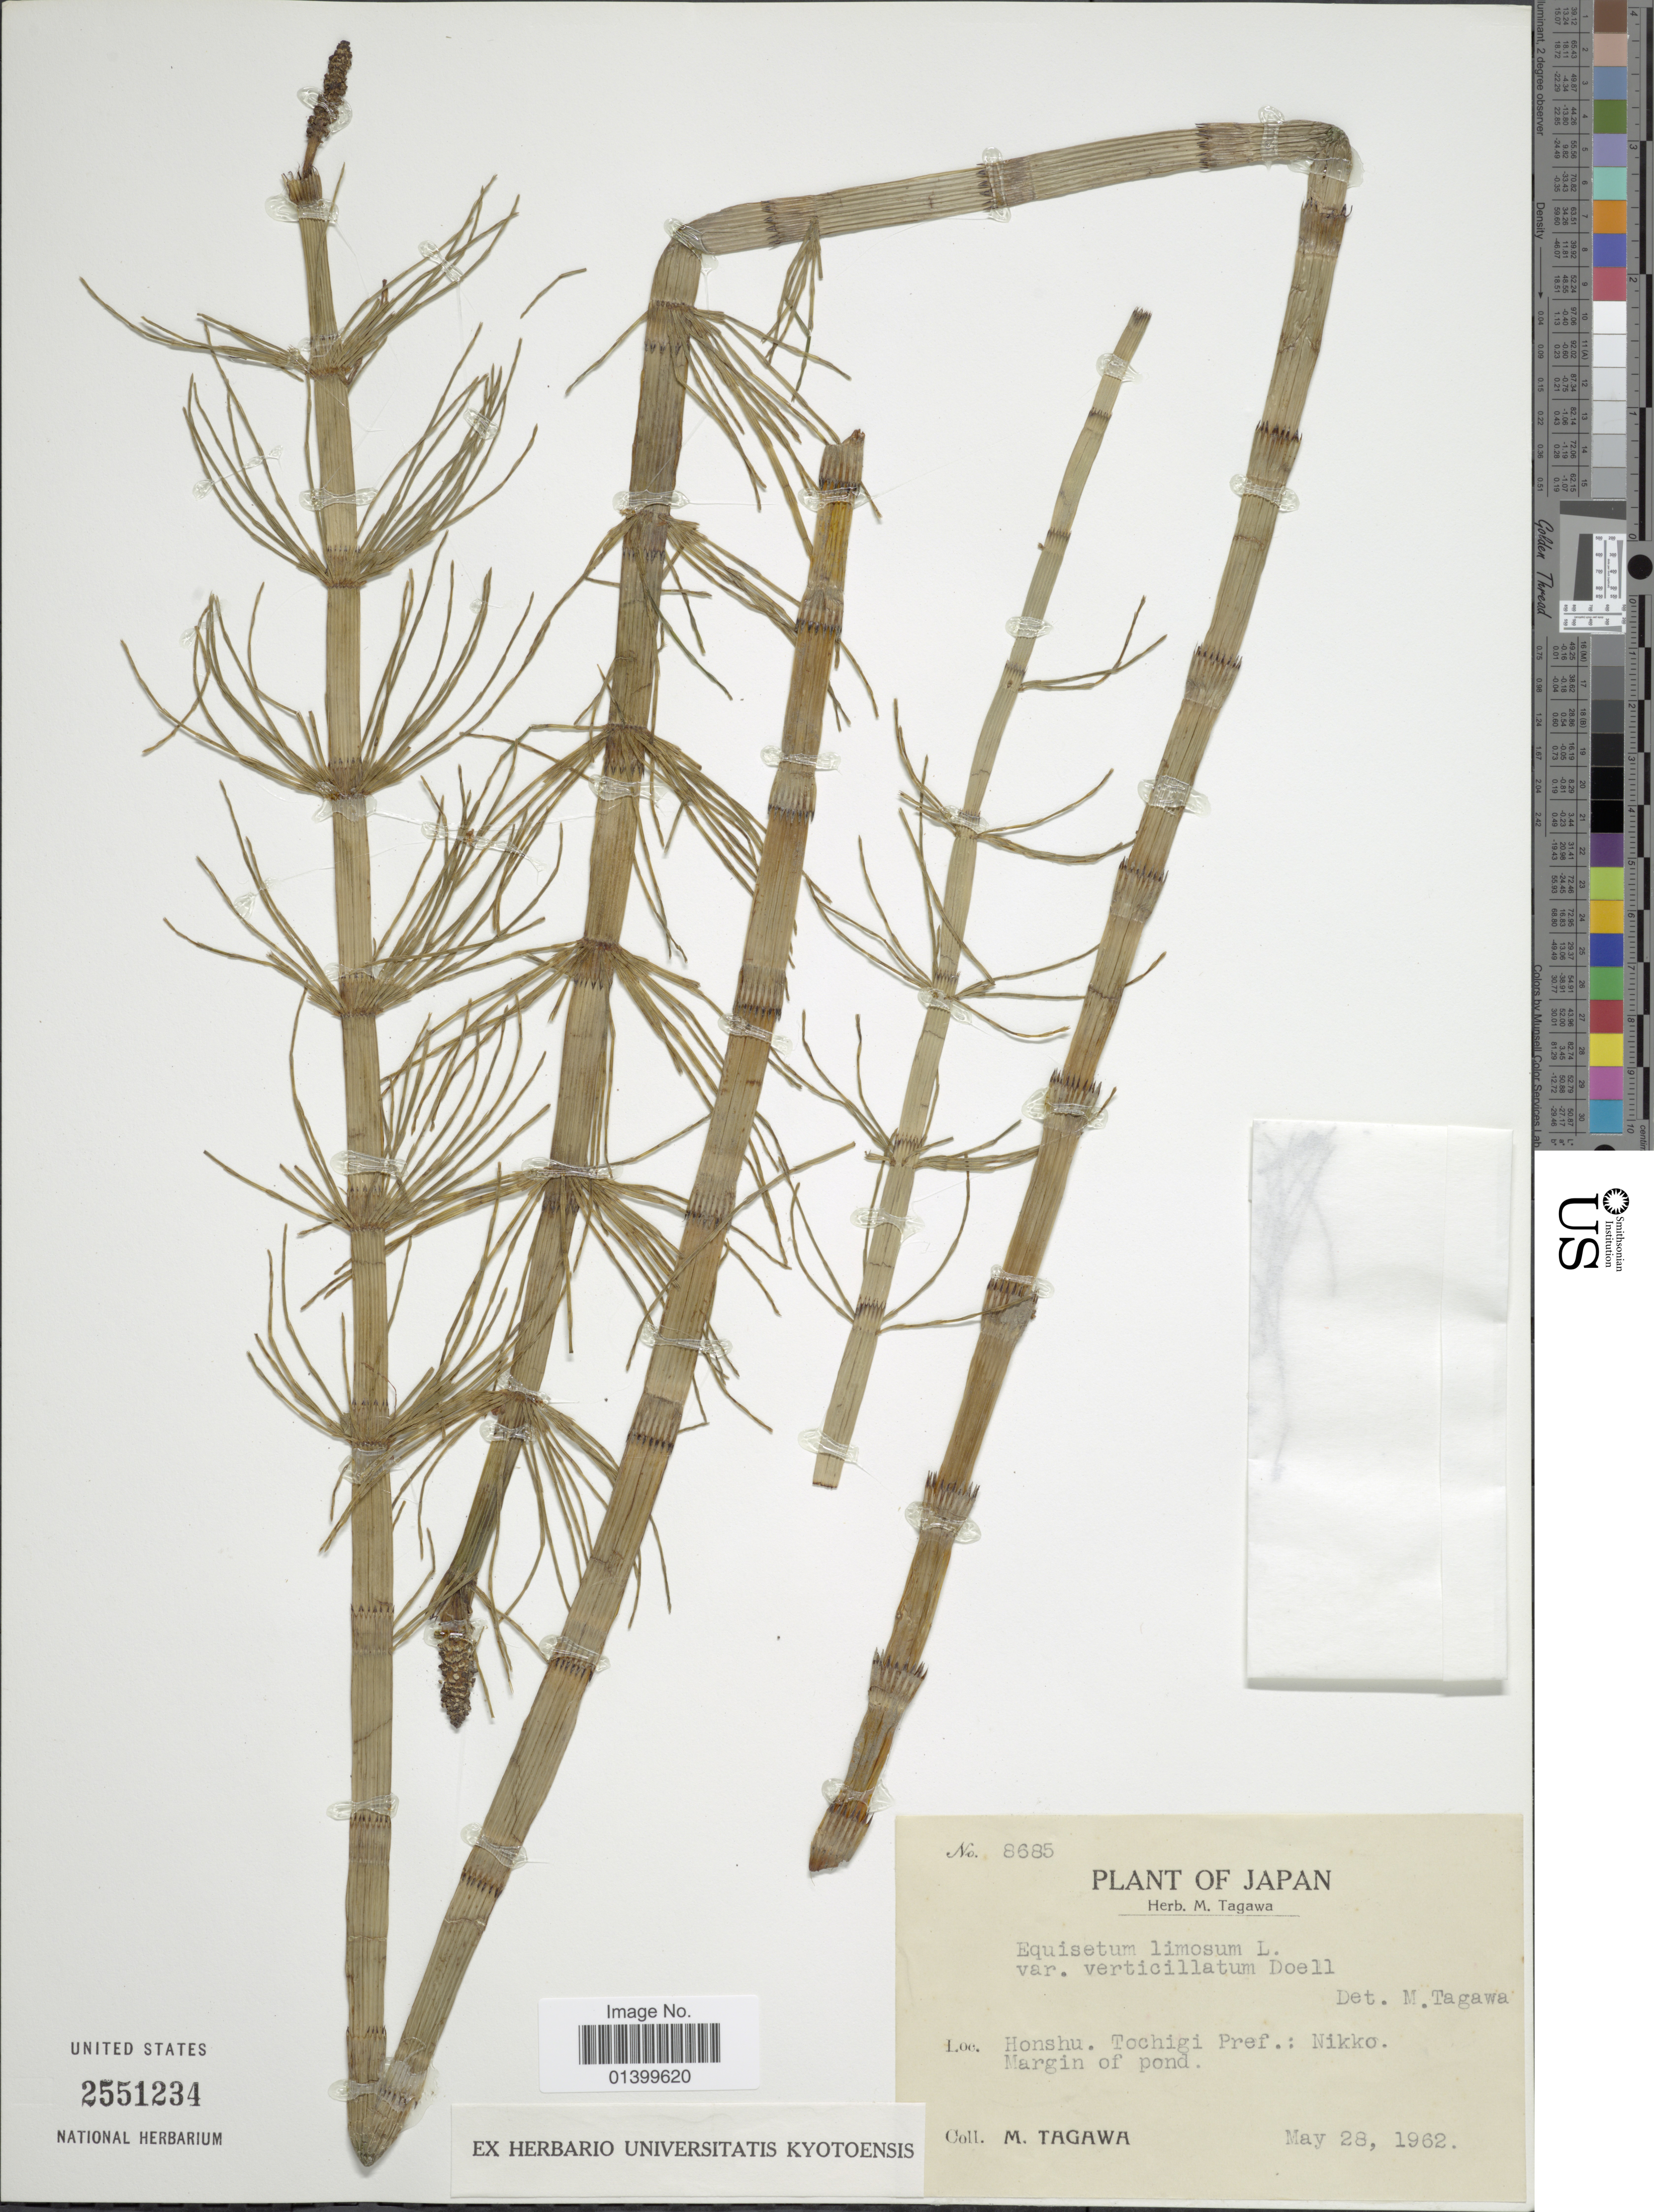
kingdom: Plantae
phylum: Tracheophyta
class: Polypodiopsida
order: Equisetales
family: Equisetaceae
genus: Equisetum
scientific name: Equisetum sp.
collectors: M. Tagawa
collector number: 8685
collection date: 1962-05-28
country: Japan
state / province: Totigi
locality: Plant of Japan. Honshu. Tochigi Pref.: Nikko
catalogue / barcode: US 2551234